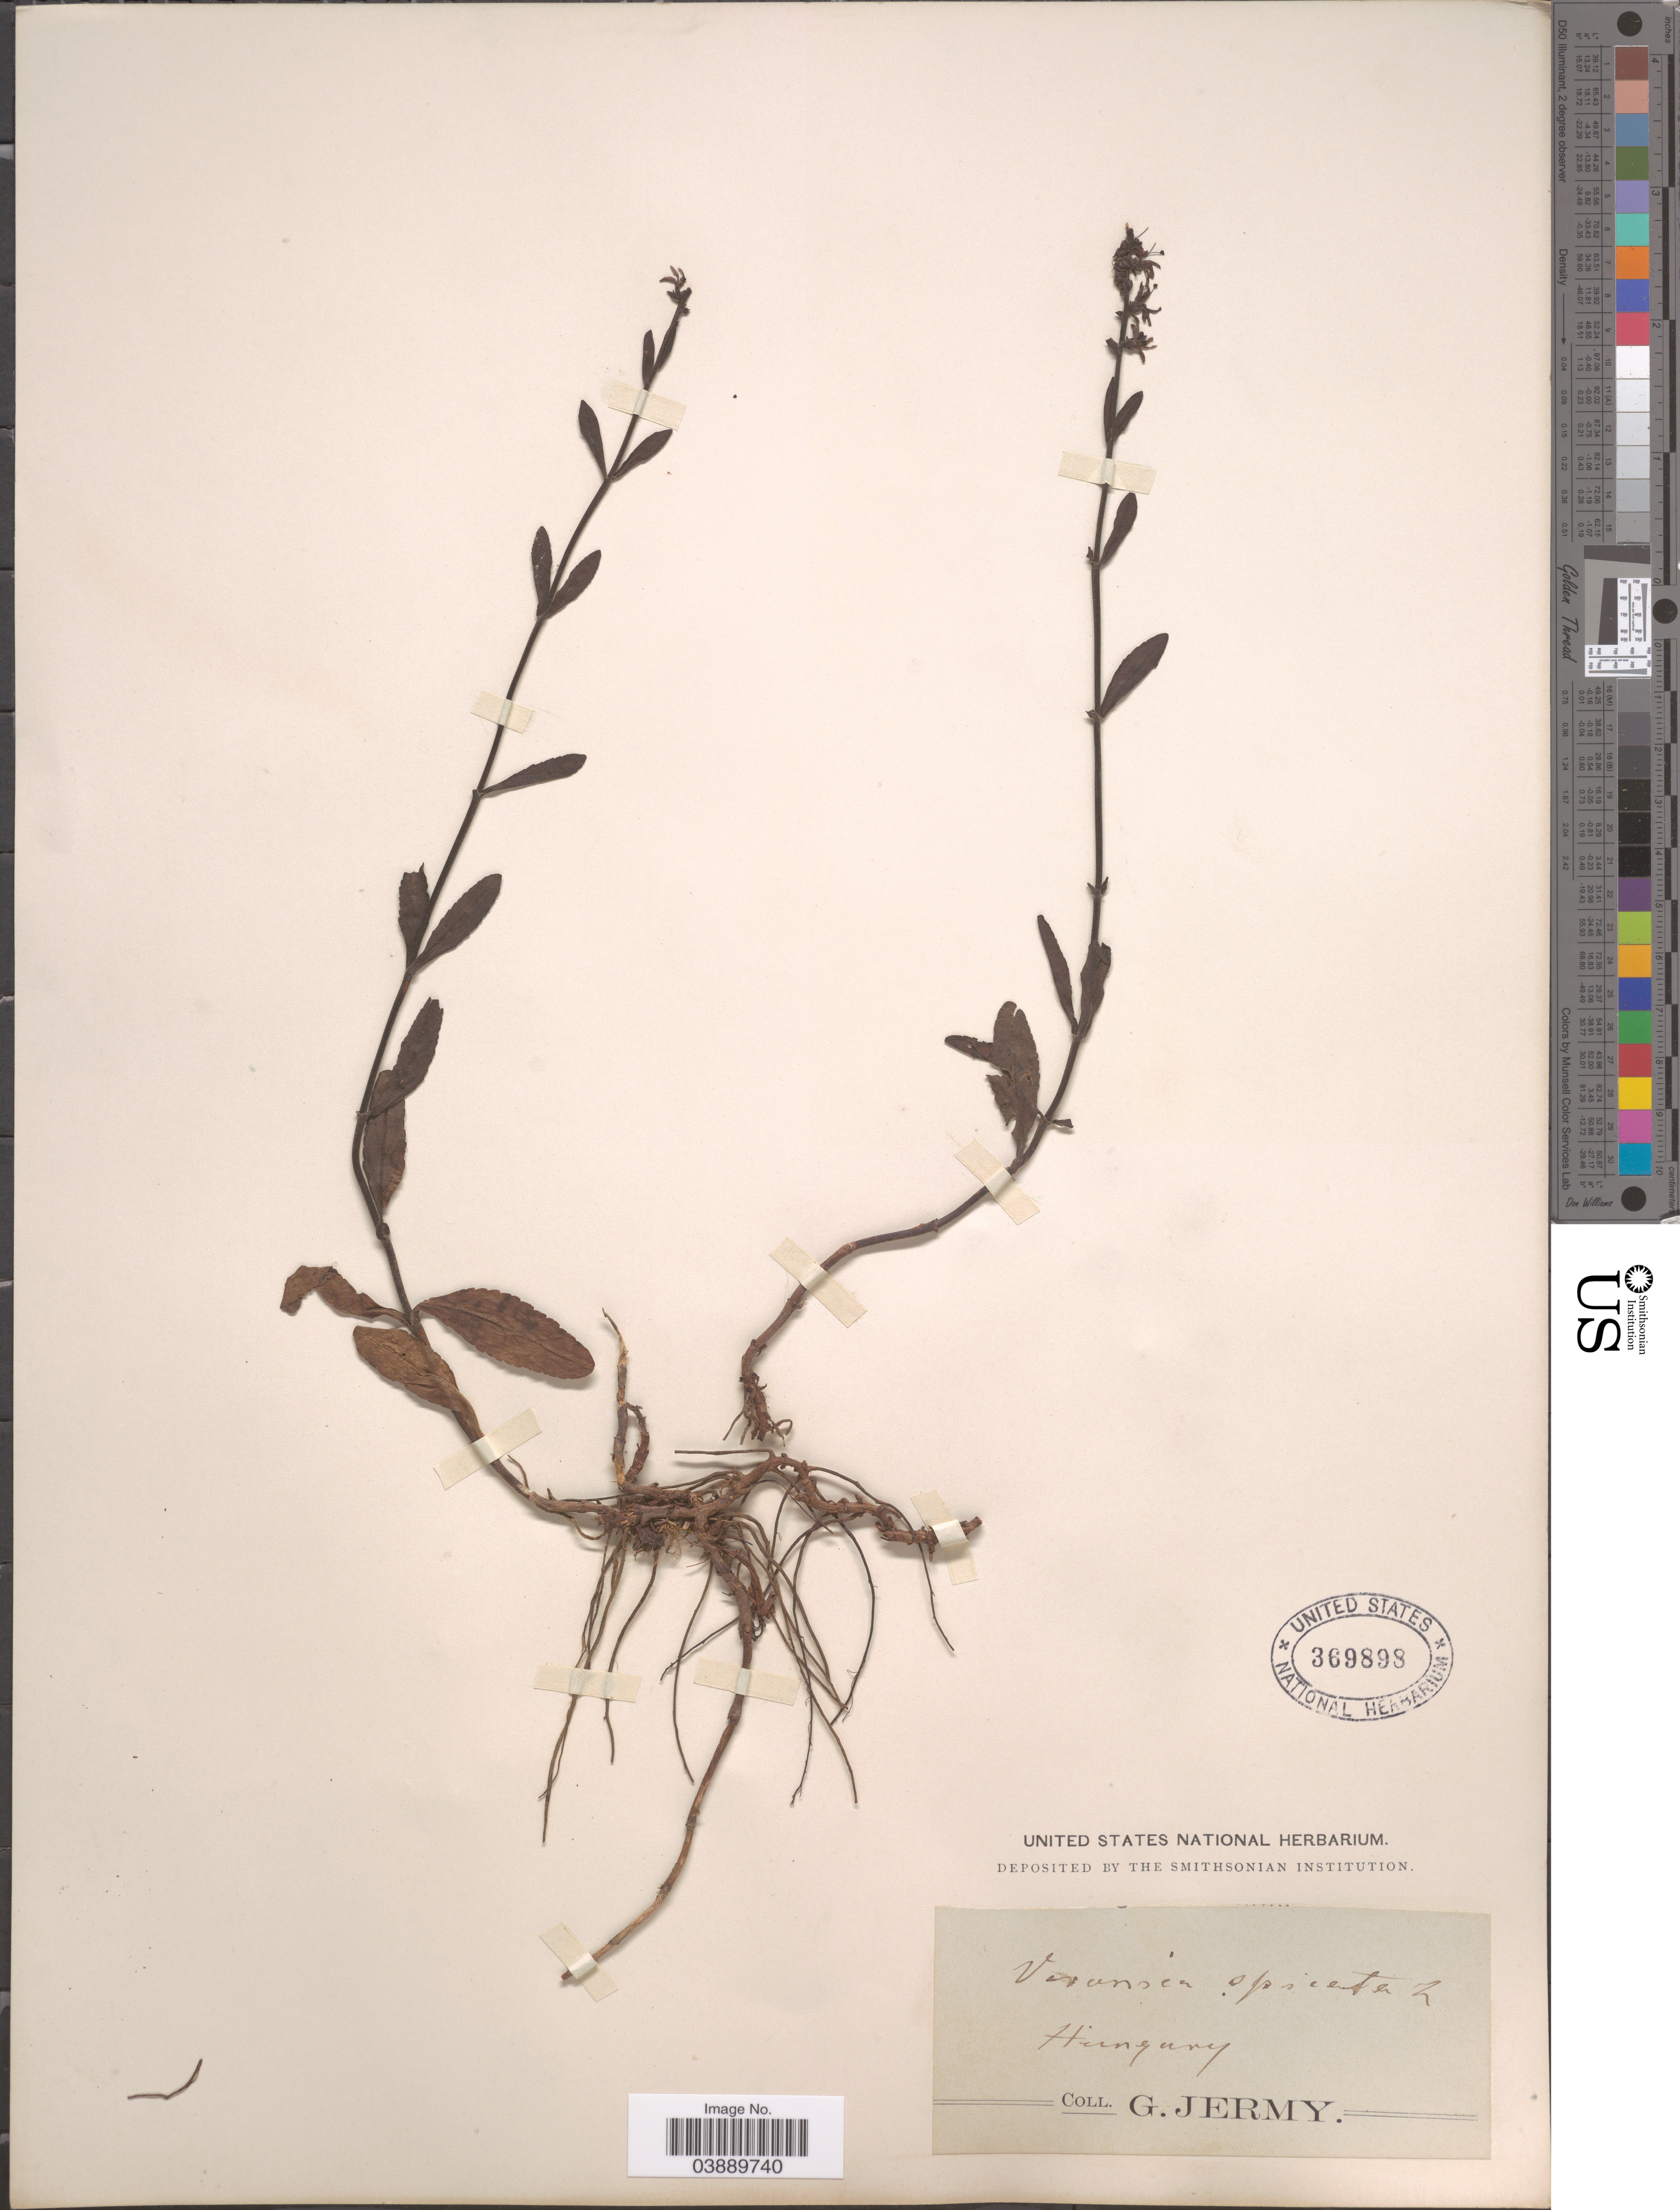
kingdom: Plantae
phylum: Tracheophyta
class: Magnoliopsida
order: Lamiales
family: Plantaginaceae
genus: Veronica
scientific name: Veronica spicata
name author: L.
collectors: G. Jermy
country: Hungary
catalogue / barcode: US 369898